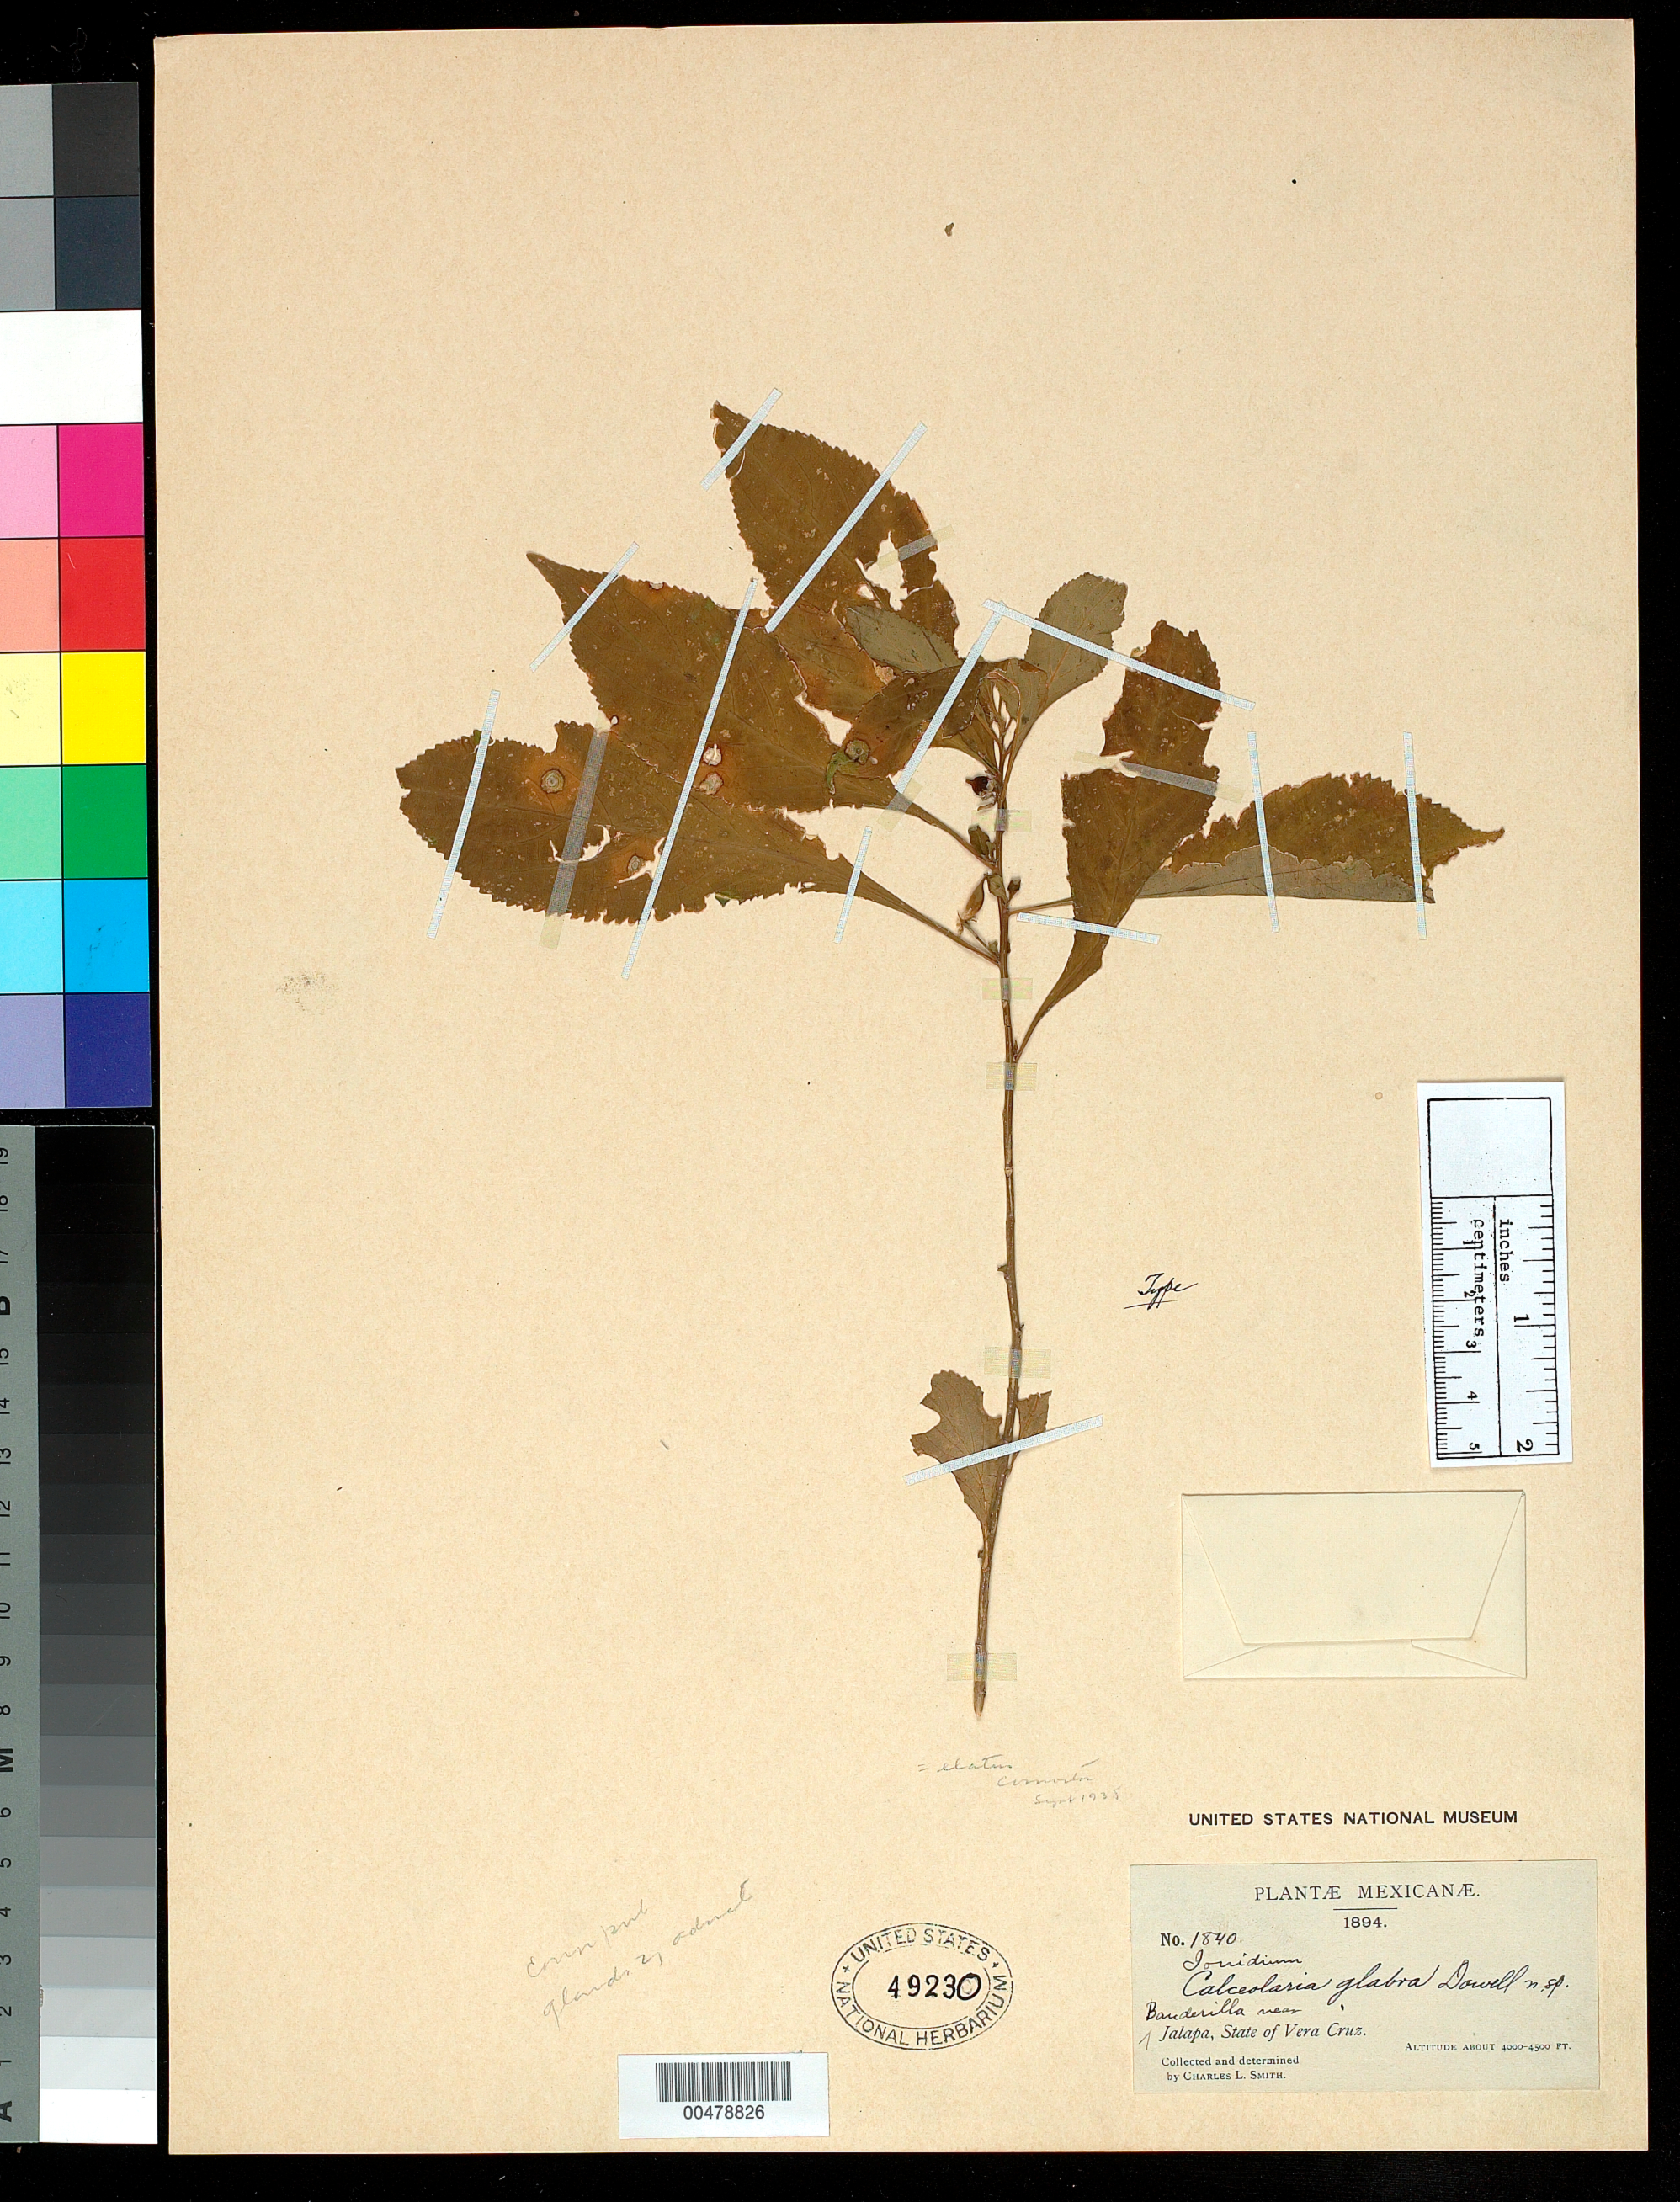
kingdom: Plantae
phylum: Tracheophyta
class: Magnoliopsida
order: Malpighiales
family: Violaceae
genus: Calceolaria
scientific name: Calceolaria glabra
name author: Dowell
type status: Holotype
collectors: C. L. Smith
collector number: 1840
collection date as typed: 1894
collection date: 1894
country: Mexico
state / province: Veracruz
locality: Banderilla near Jalapa.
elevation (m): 1219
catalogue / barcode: US 49230